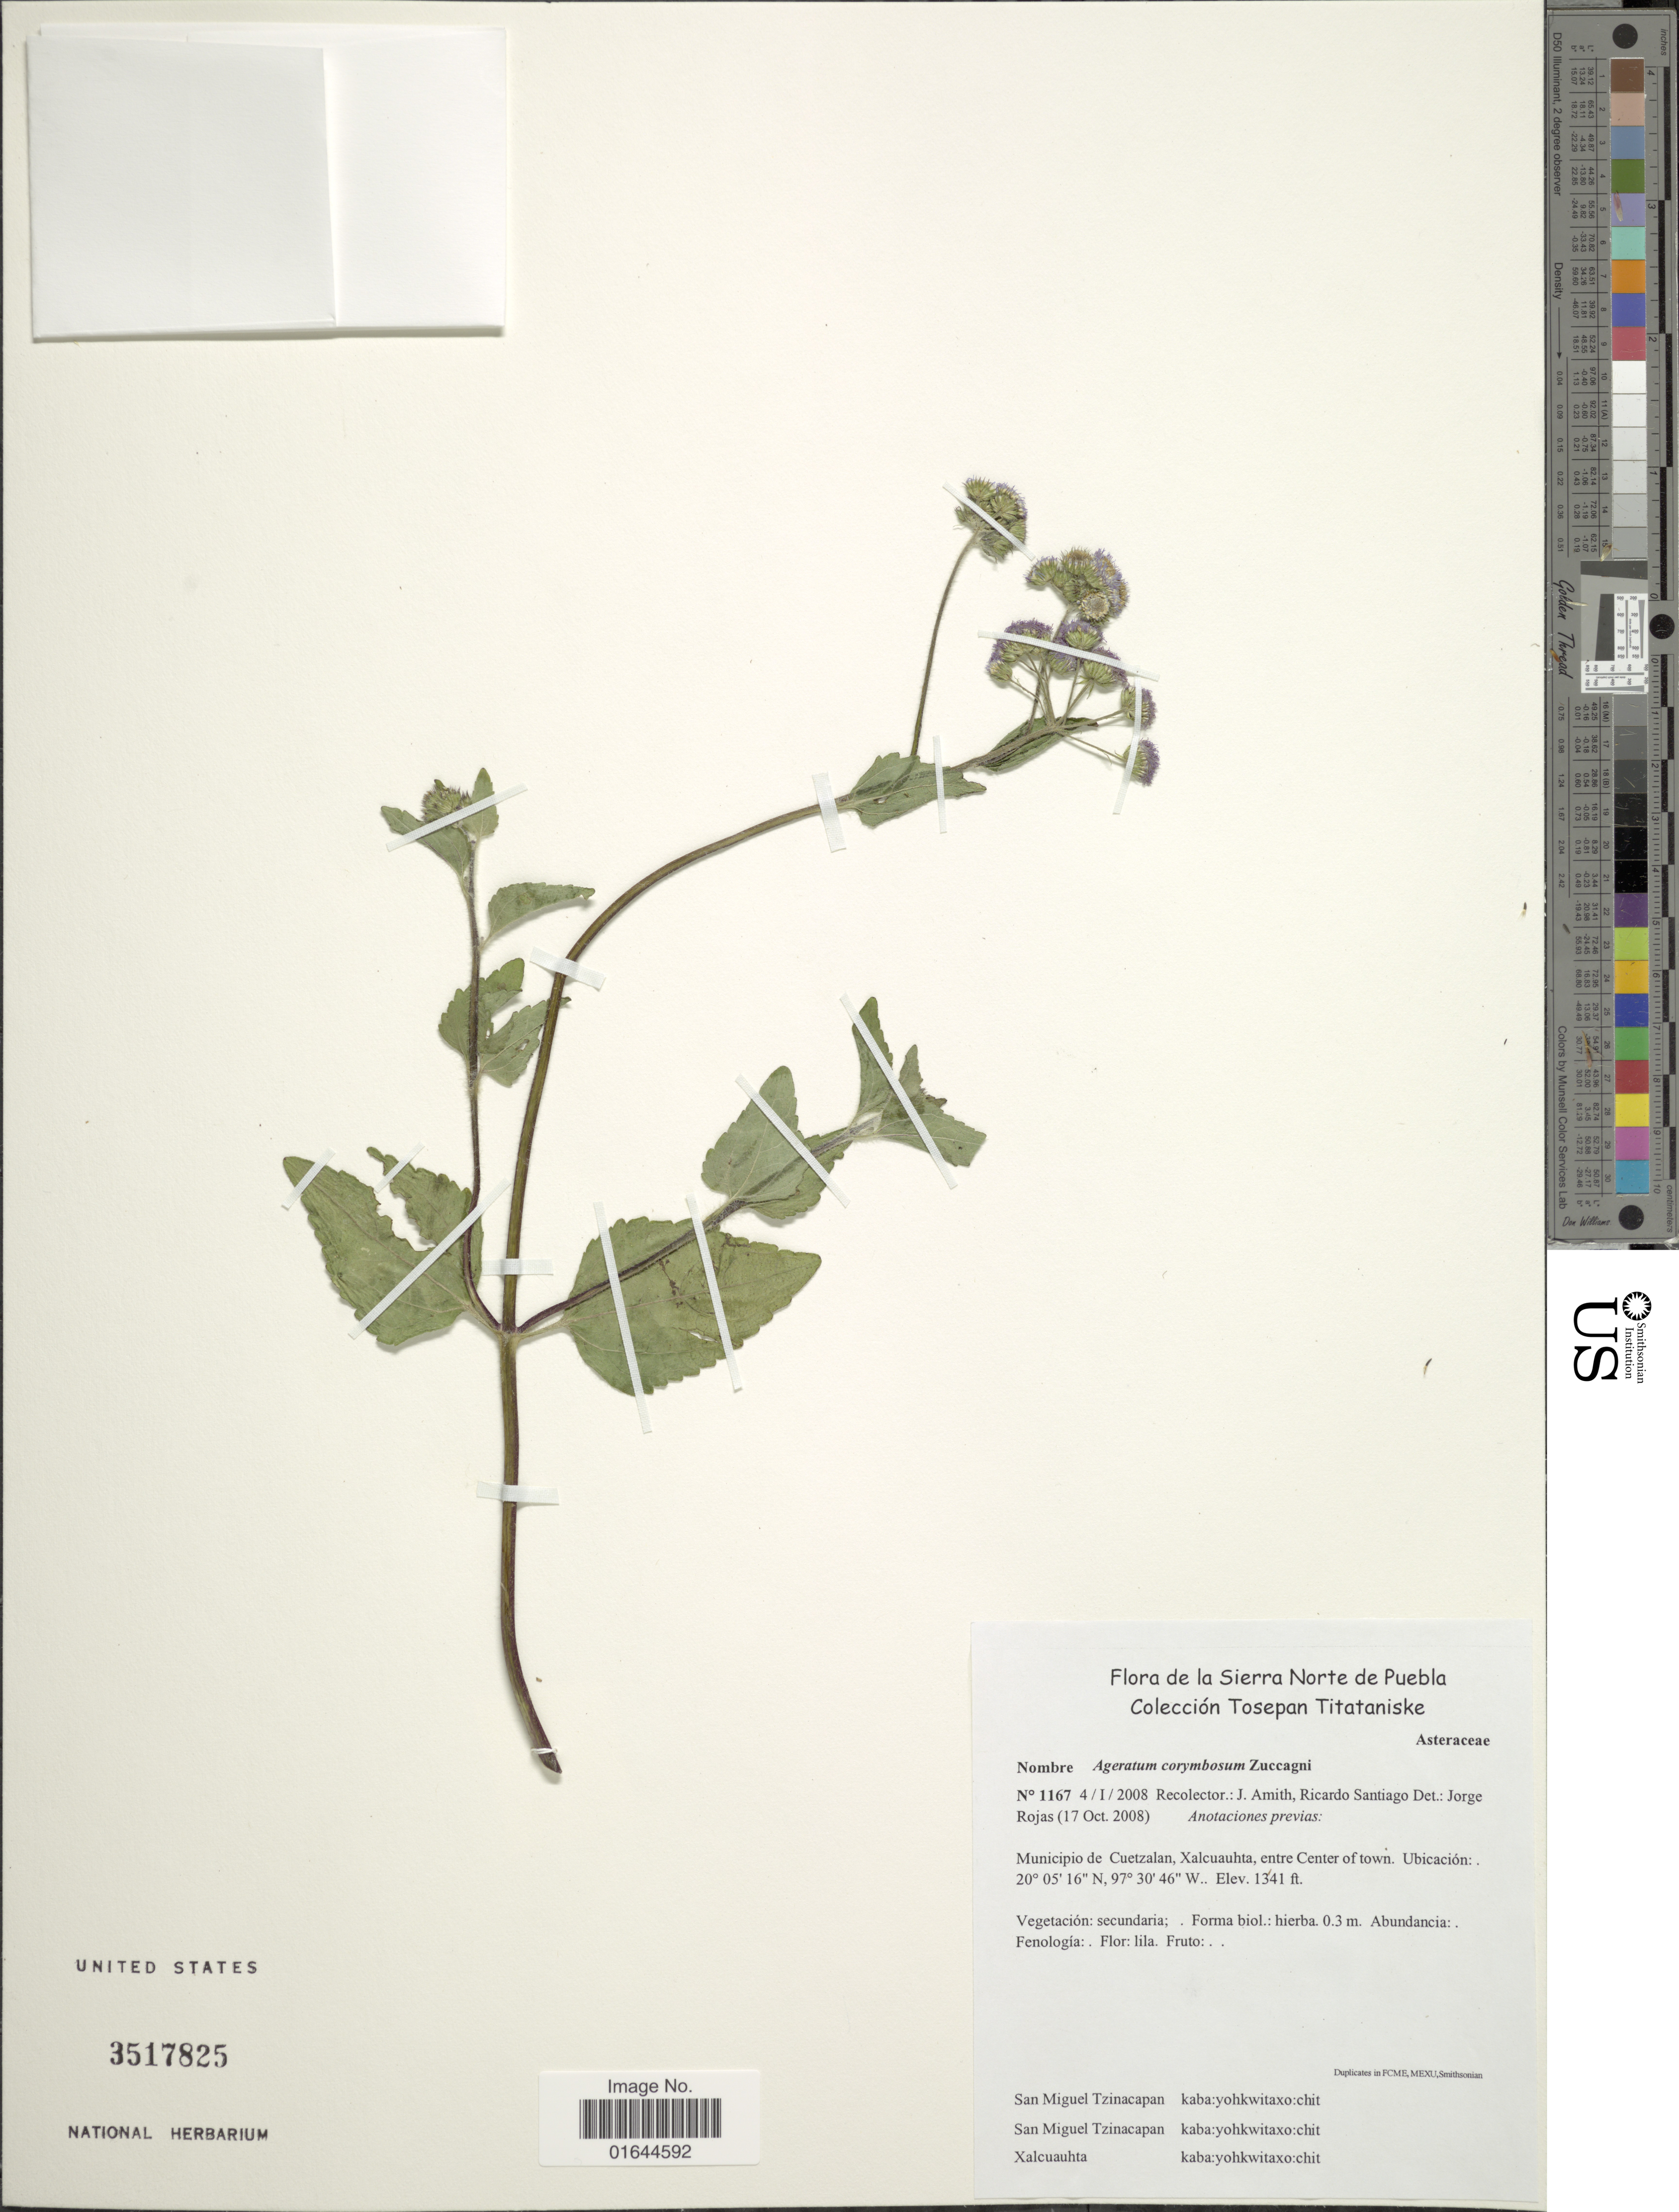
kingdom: Plantae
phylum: Tracheophyta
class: Magnoliopsida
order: Asterales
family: Asteraceae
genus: Ageratum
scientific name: Ageratum corymbosum f. corymbosum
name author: Zuccagni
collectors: J. D. Amith & R. Santiago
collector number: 1167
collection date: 2008-01-04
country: Mexico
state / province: Puebla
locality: Sierra Norte de Puebla. Munic [pio de Cuetzalan, Xalcuauhta, entre Center of Town,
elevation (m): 409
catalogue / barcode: US 3517825